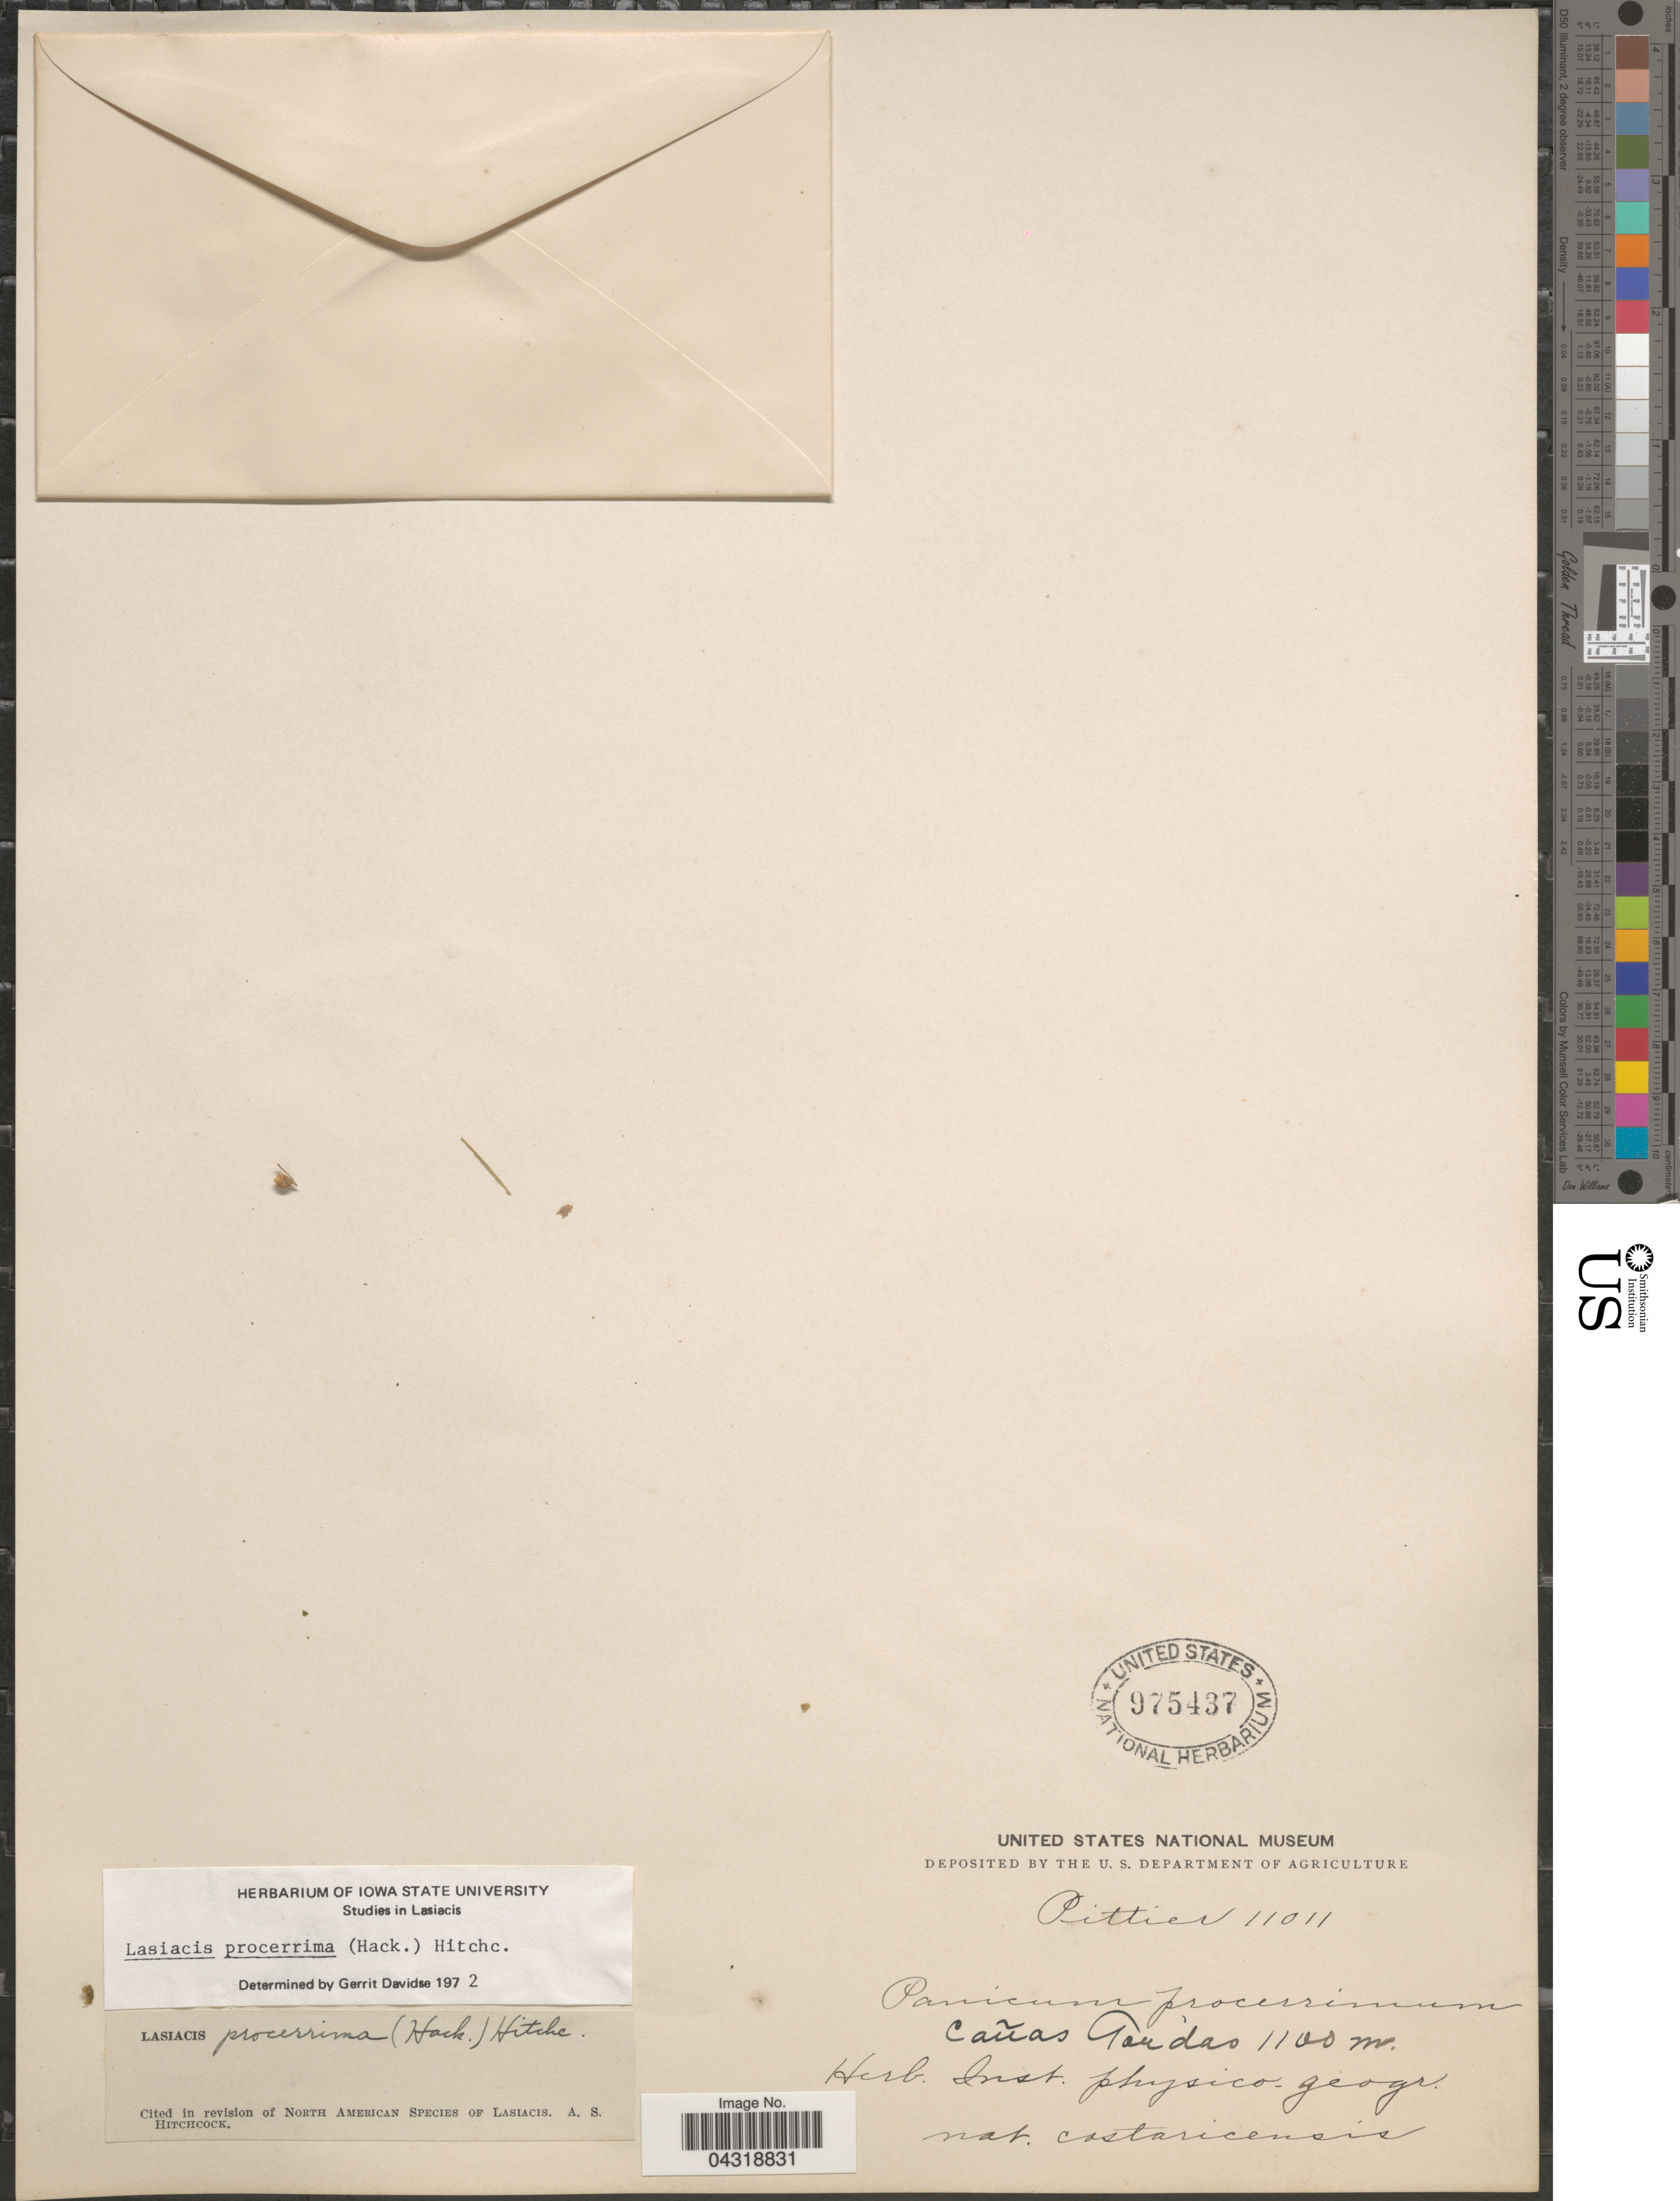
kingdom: Plantae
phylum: Tracheophyta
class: Liliopsida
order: Poales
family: Poaceae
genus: Lasiacis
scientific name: Lasiacis procerrima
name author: (Hack.) Hitchc.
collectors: Pittier, --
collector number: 11011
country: Costa Rica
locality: Cañas Gordas.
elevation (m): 1100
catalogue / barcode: US 975437